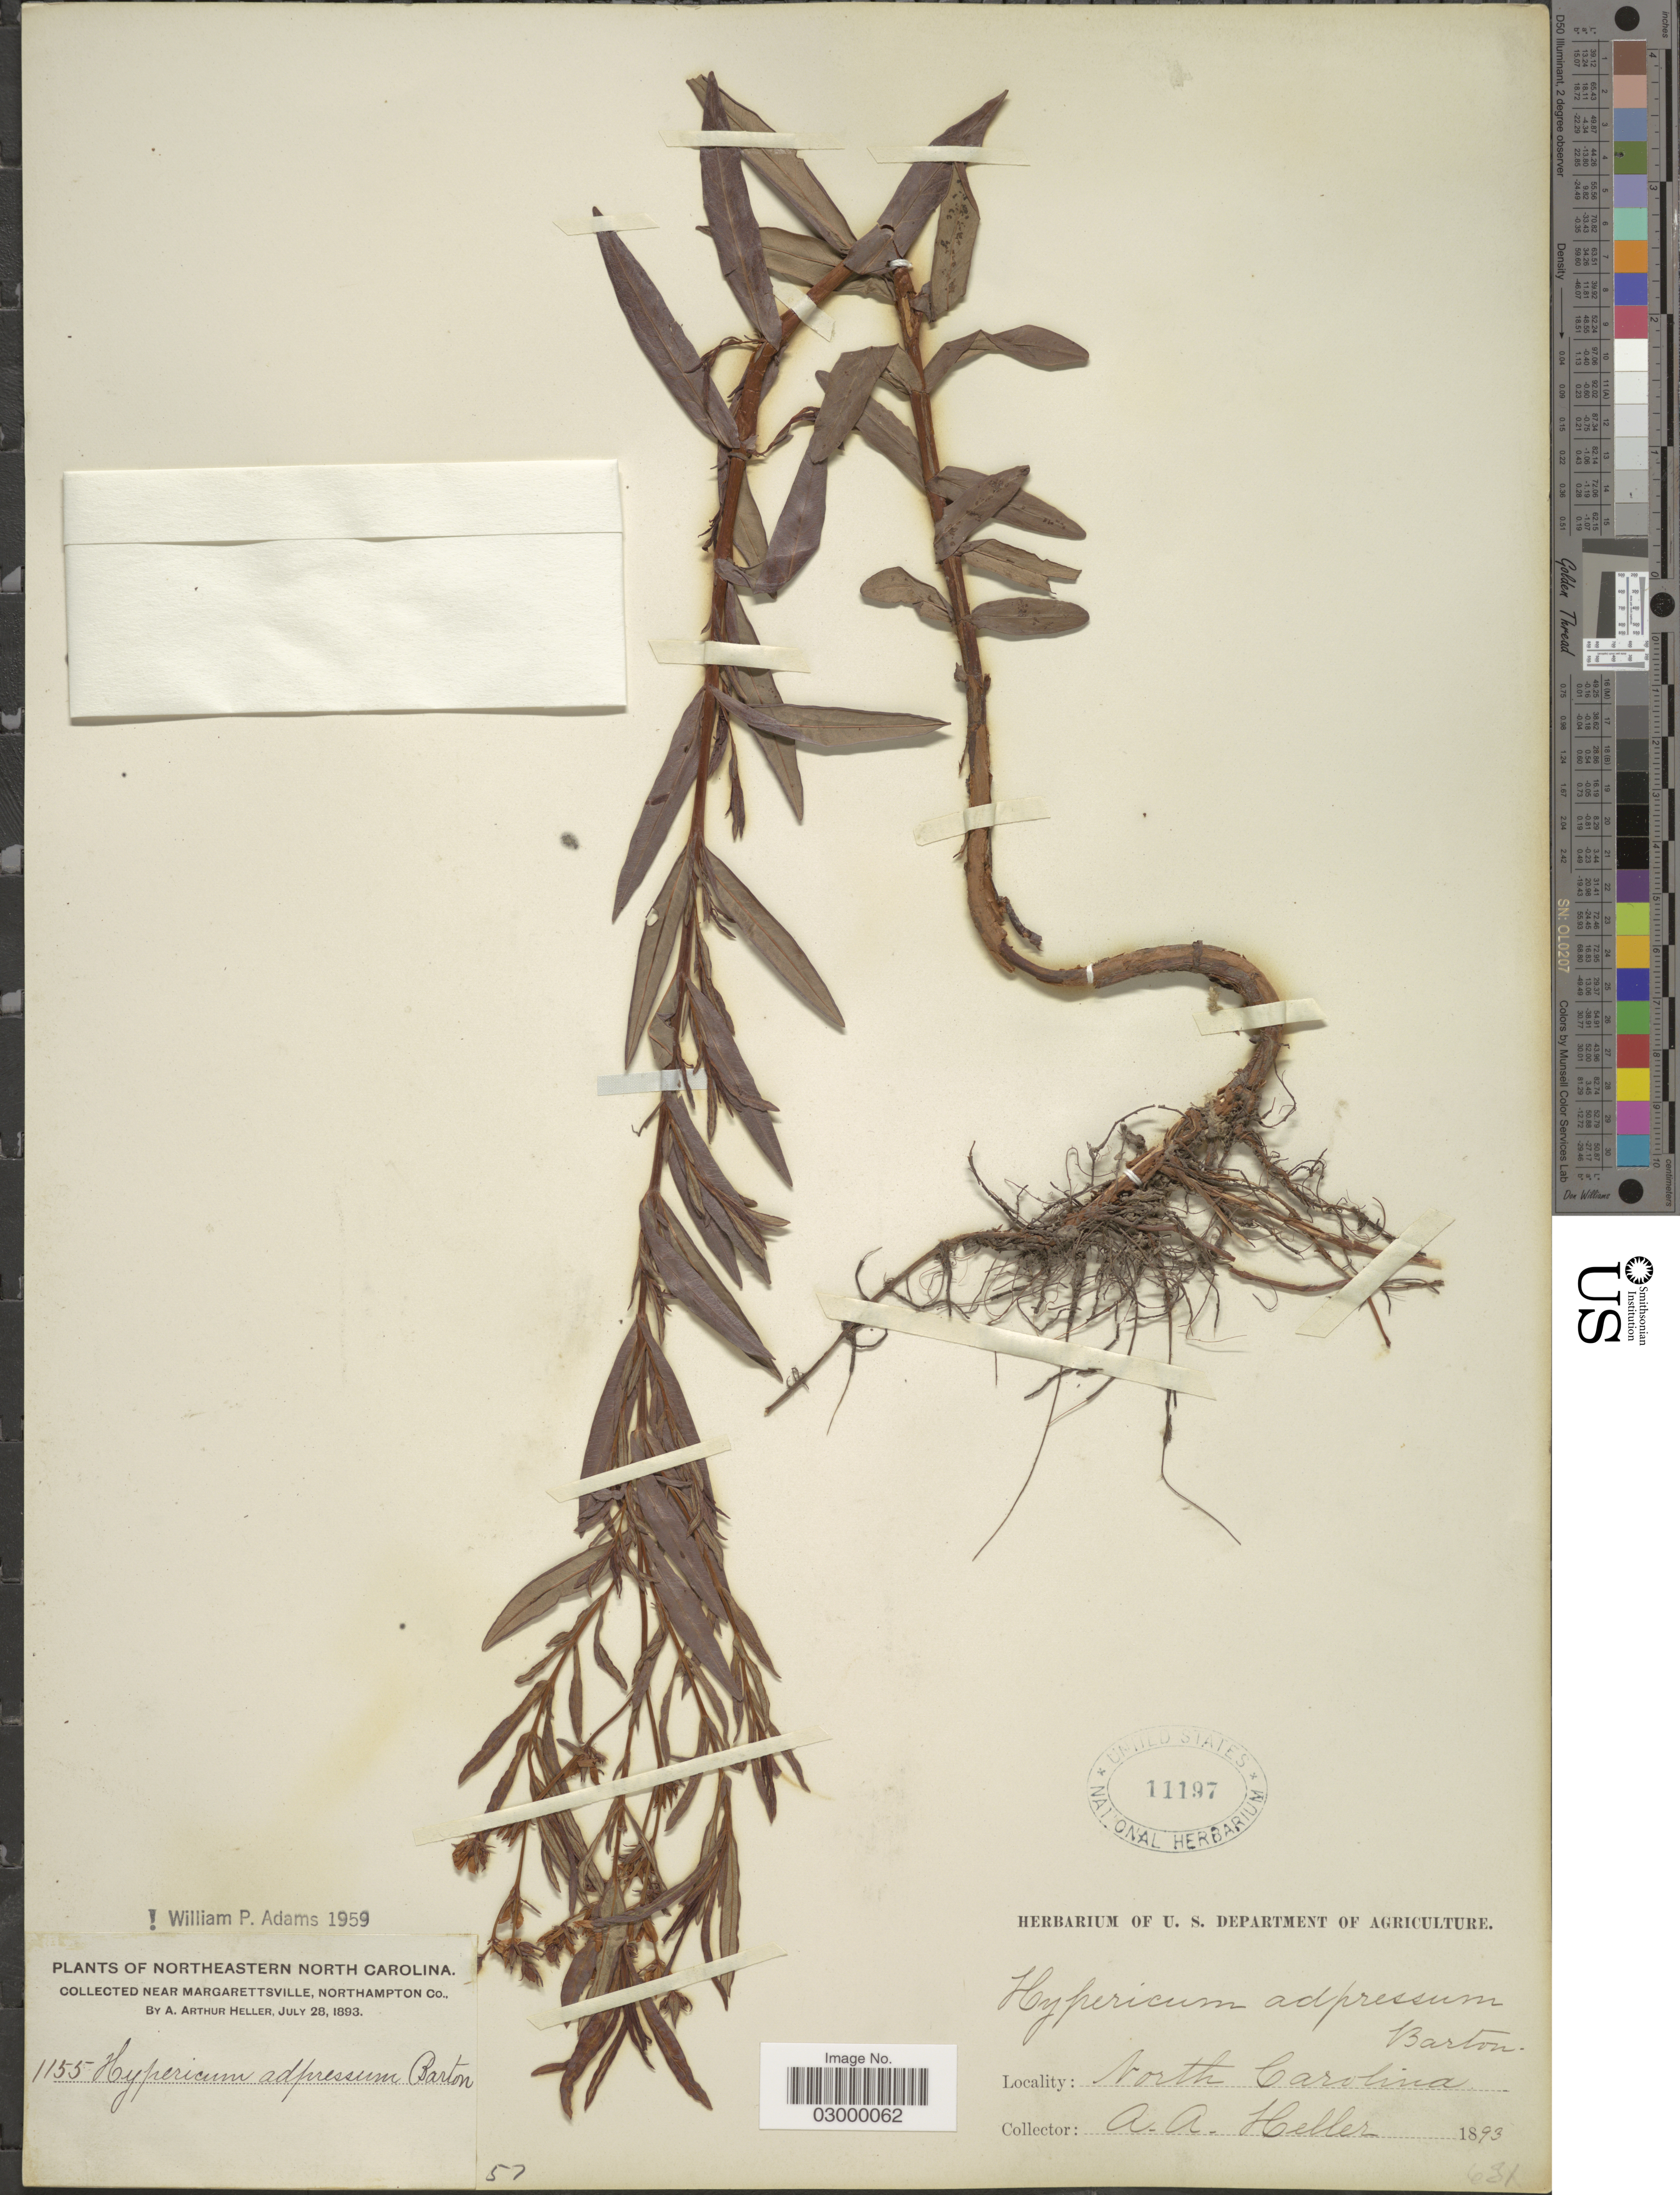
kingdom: Plantae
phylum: Tracheophyta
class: Magnoliopsida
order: Malpighiales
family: Hypericaceae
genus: Hypericum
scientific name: Hypericum adpressum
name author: W.P.C. Barton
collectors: A. A. Heller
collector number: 1155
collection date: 1893-07-28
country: United States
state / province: North Carolina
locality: Northeastern North Carolina, Near Margarettsville, Northampton Co.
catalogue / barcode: US 11197